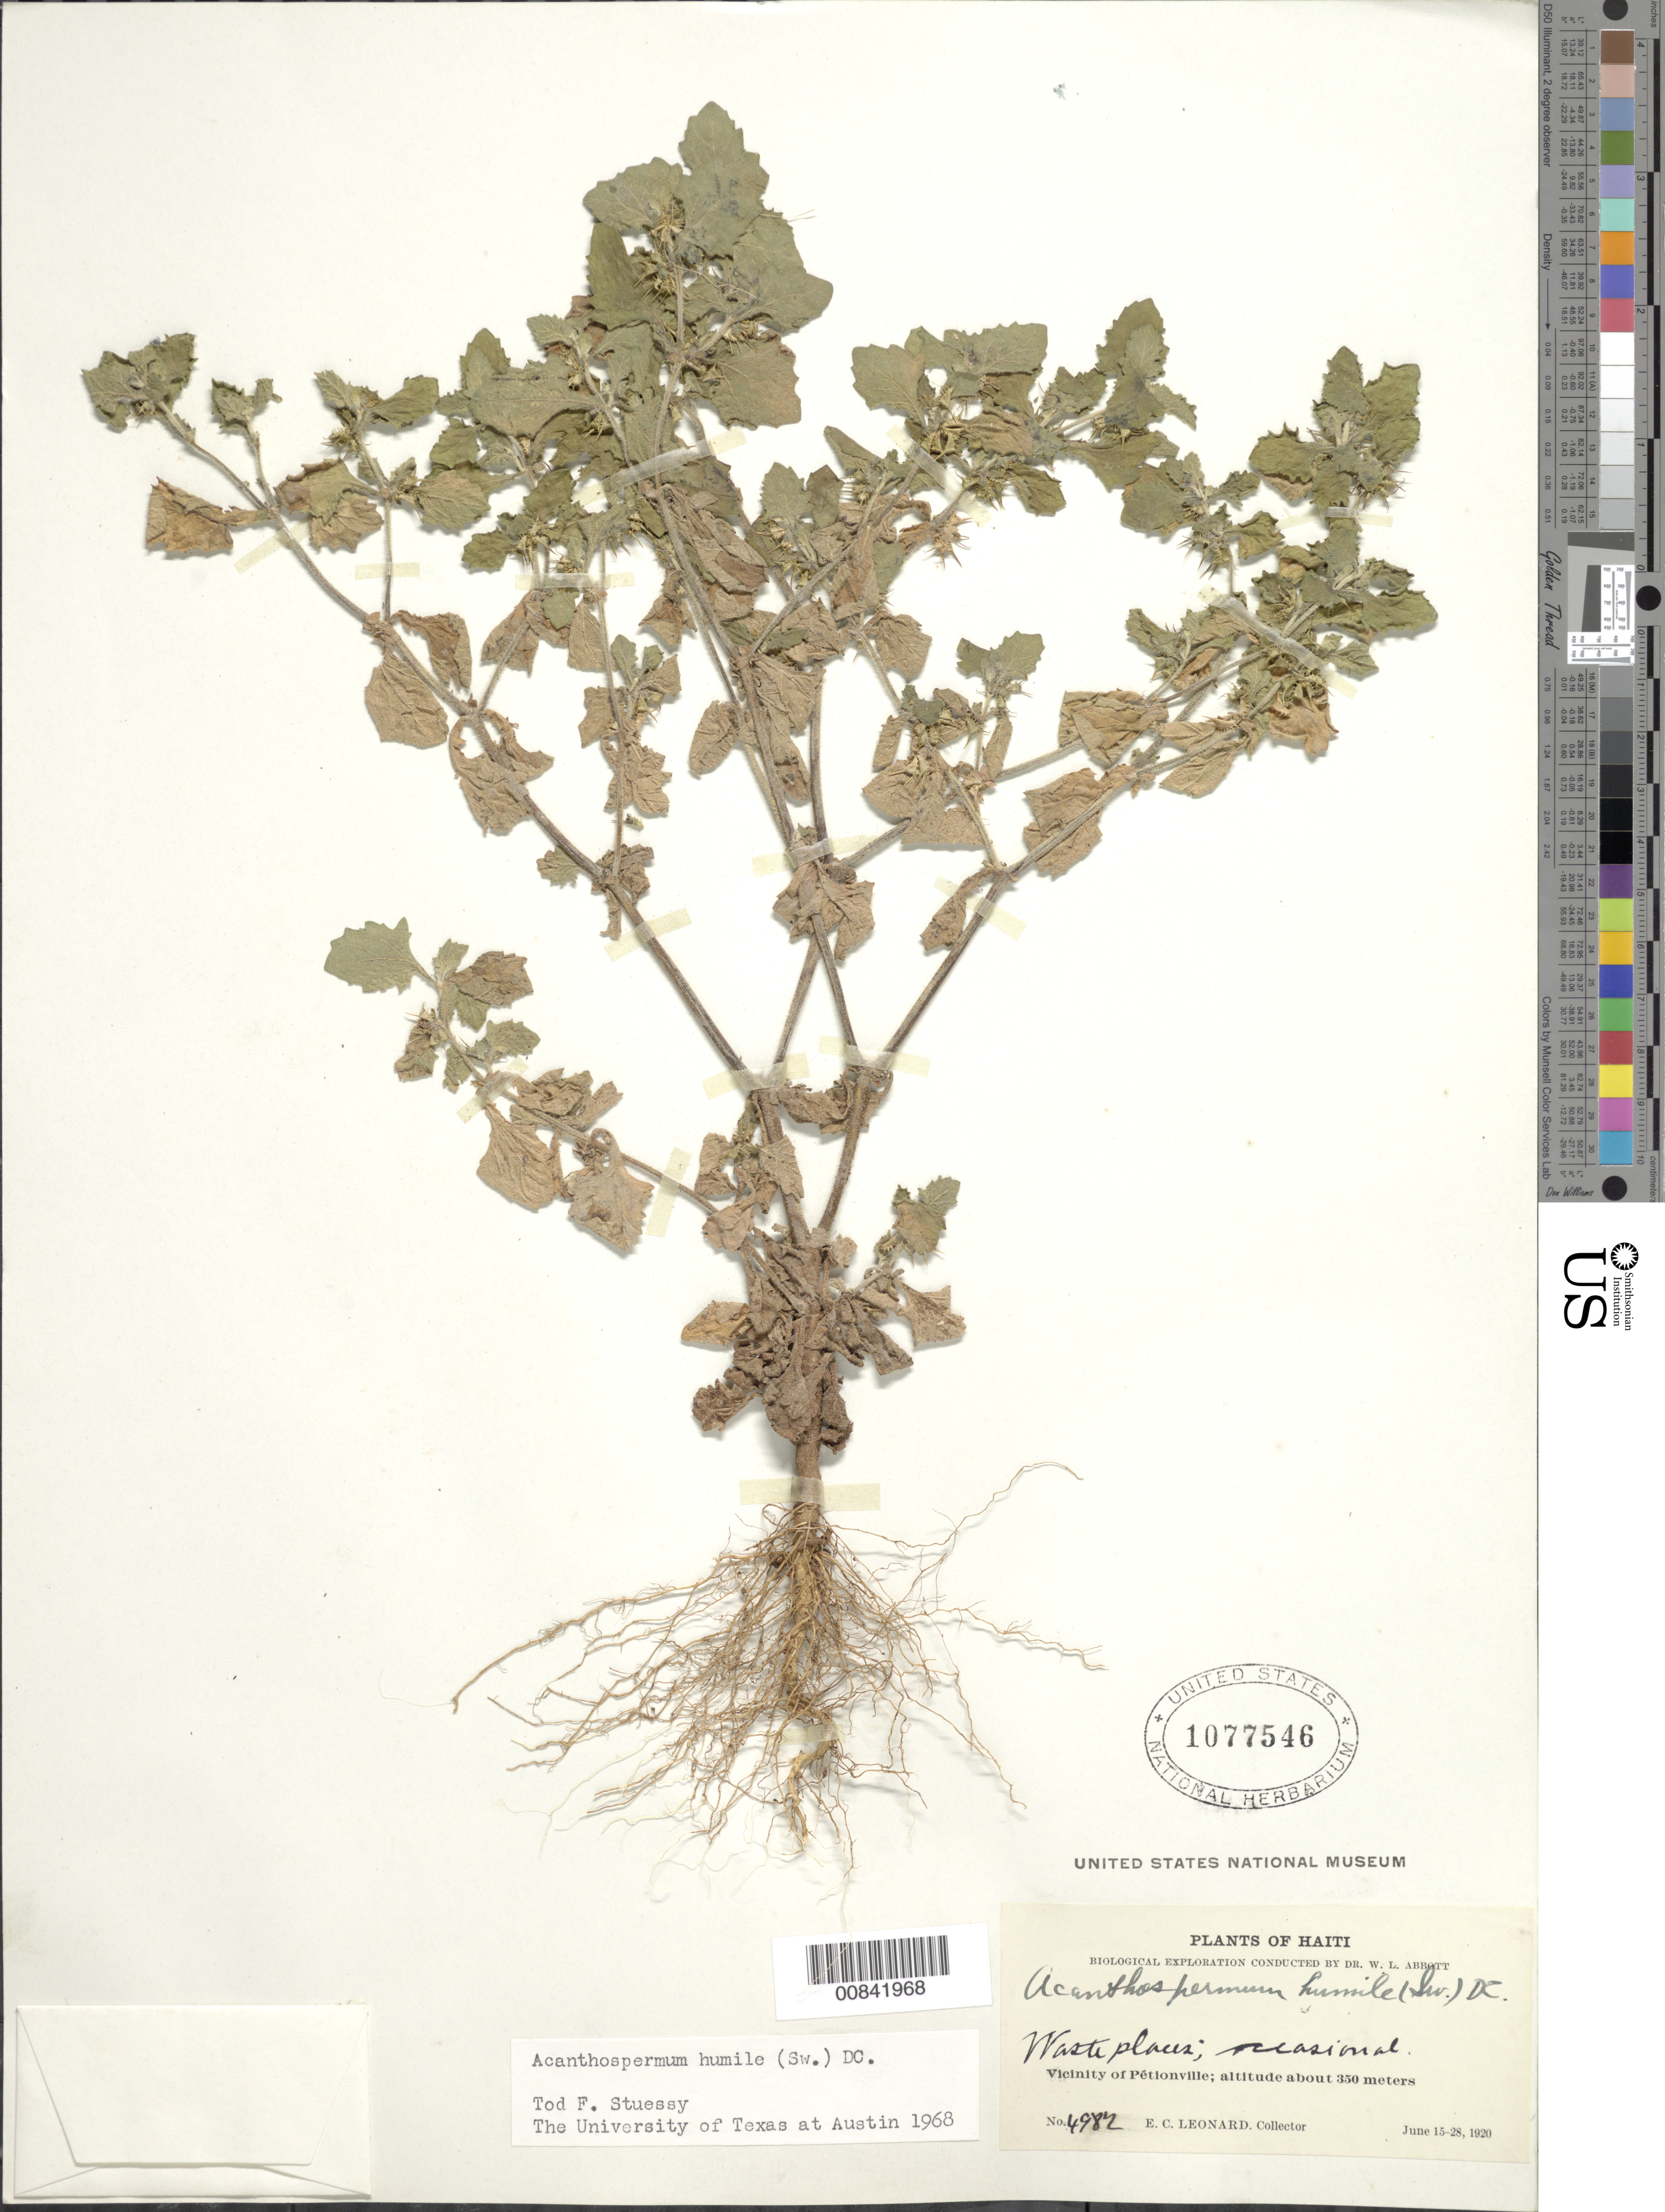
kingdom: Plantae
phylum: Tracheophyta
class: Magnoliopsida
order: Asterales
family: Asteraceae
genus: Acanthospermum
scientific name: Acanthospermum humile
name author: (Sw.) DC.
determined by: Stuessy, T. F.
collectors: E. C. Leonard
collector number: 4982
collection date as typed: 15 Jun 1920 to 28 Jun 1920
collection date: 1920-06-15/1920-06-28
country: Haiti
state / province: Ouest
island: Hispaniola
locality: Vicinity of Pétionville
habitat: Waste places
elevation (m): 350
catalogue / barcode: US 1077546